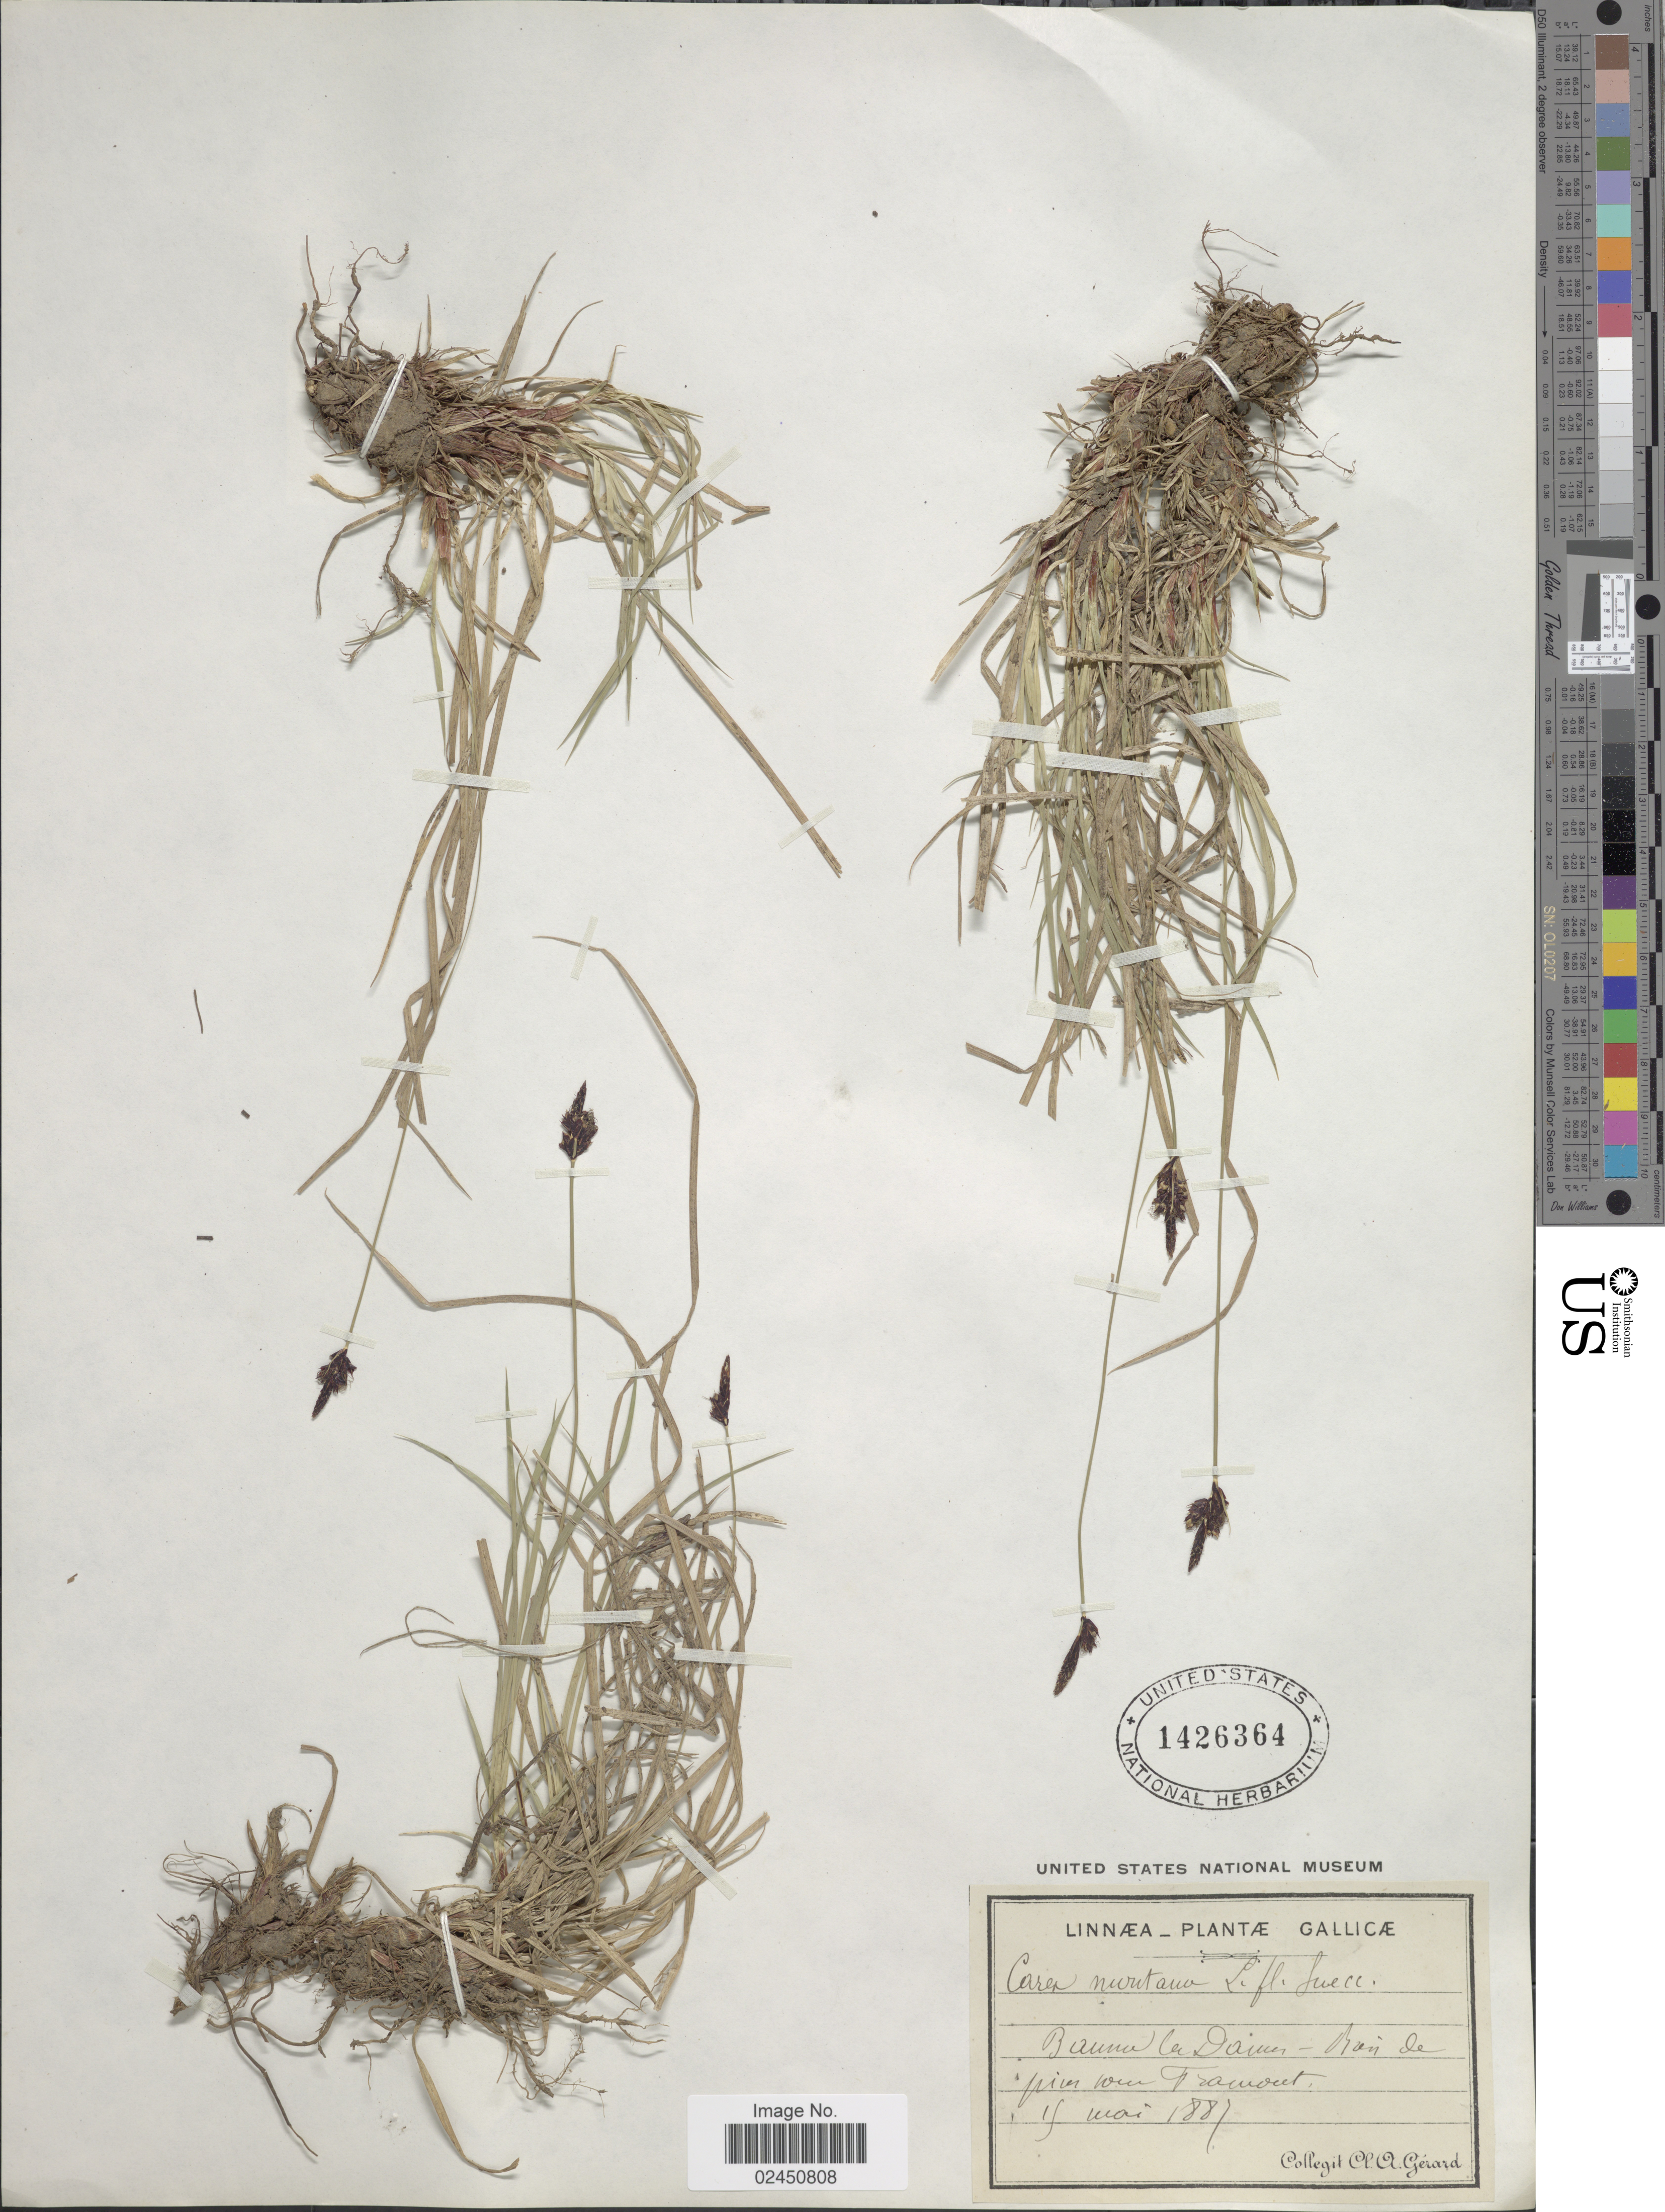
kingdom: Plantae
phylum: Tracheophyta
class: Liliopsida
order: Poales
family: Cyperaceae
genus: Carex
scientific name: Carex montana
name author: L.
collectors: C. Gerard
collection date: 1887-05-15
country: France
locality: Gallicae, Bauna la Daimer, bain de pires ou Tramont [interpreted]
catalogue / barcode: US 1426364